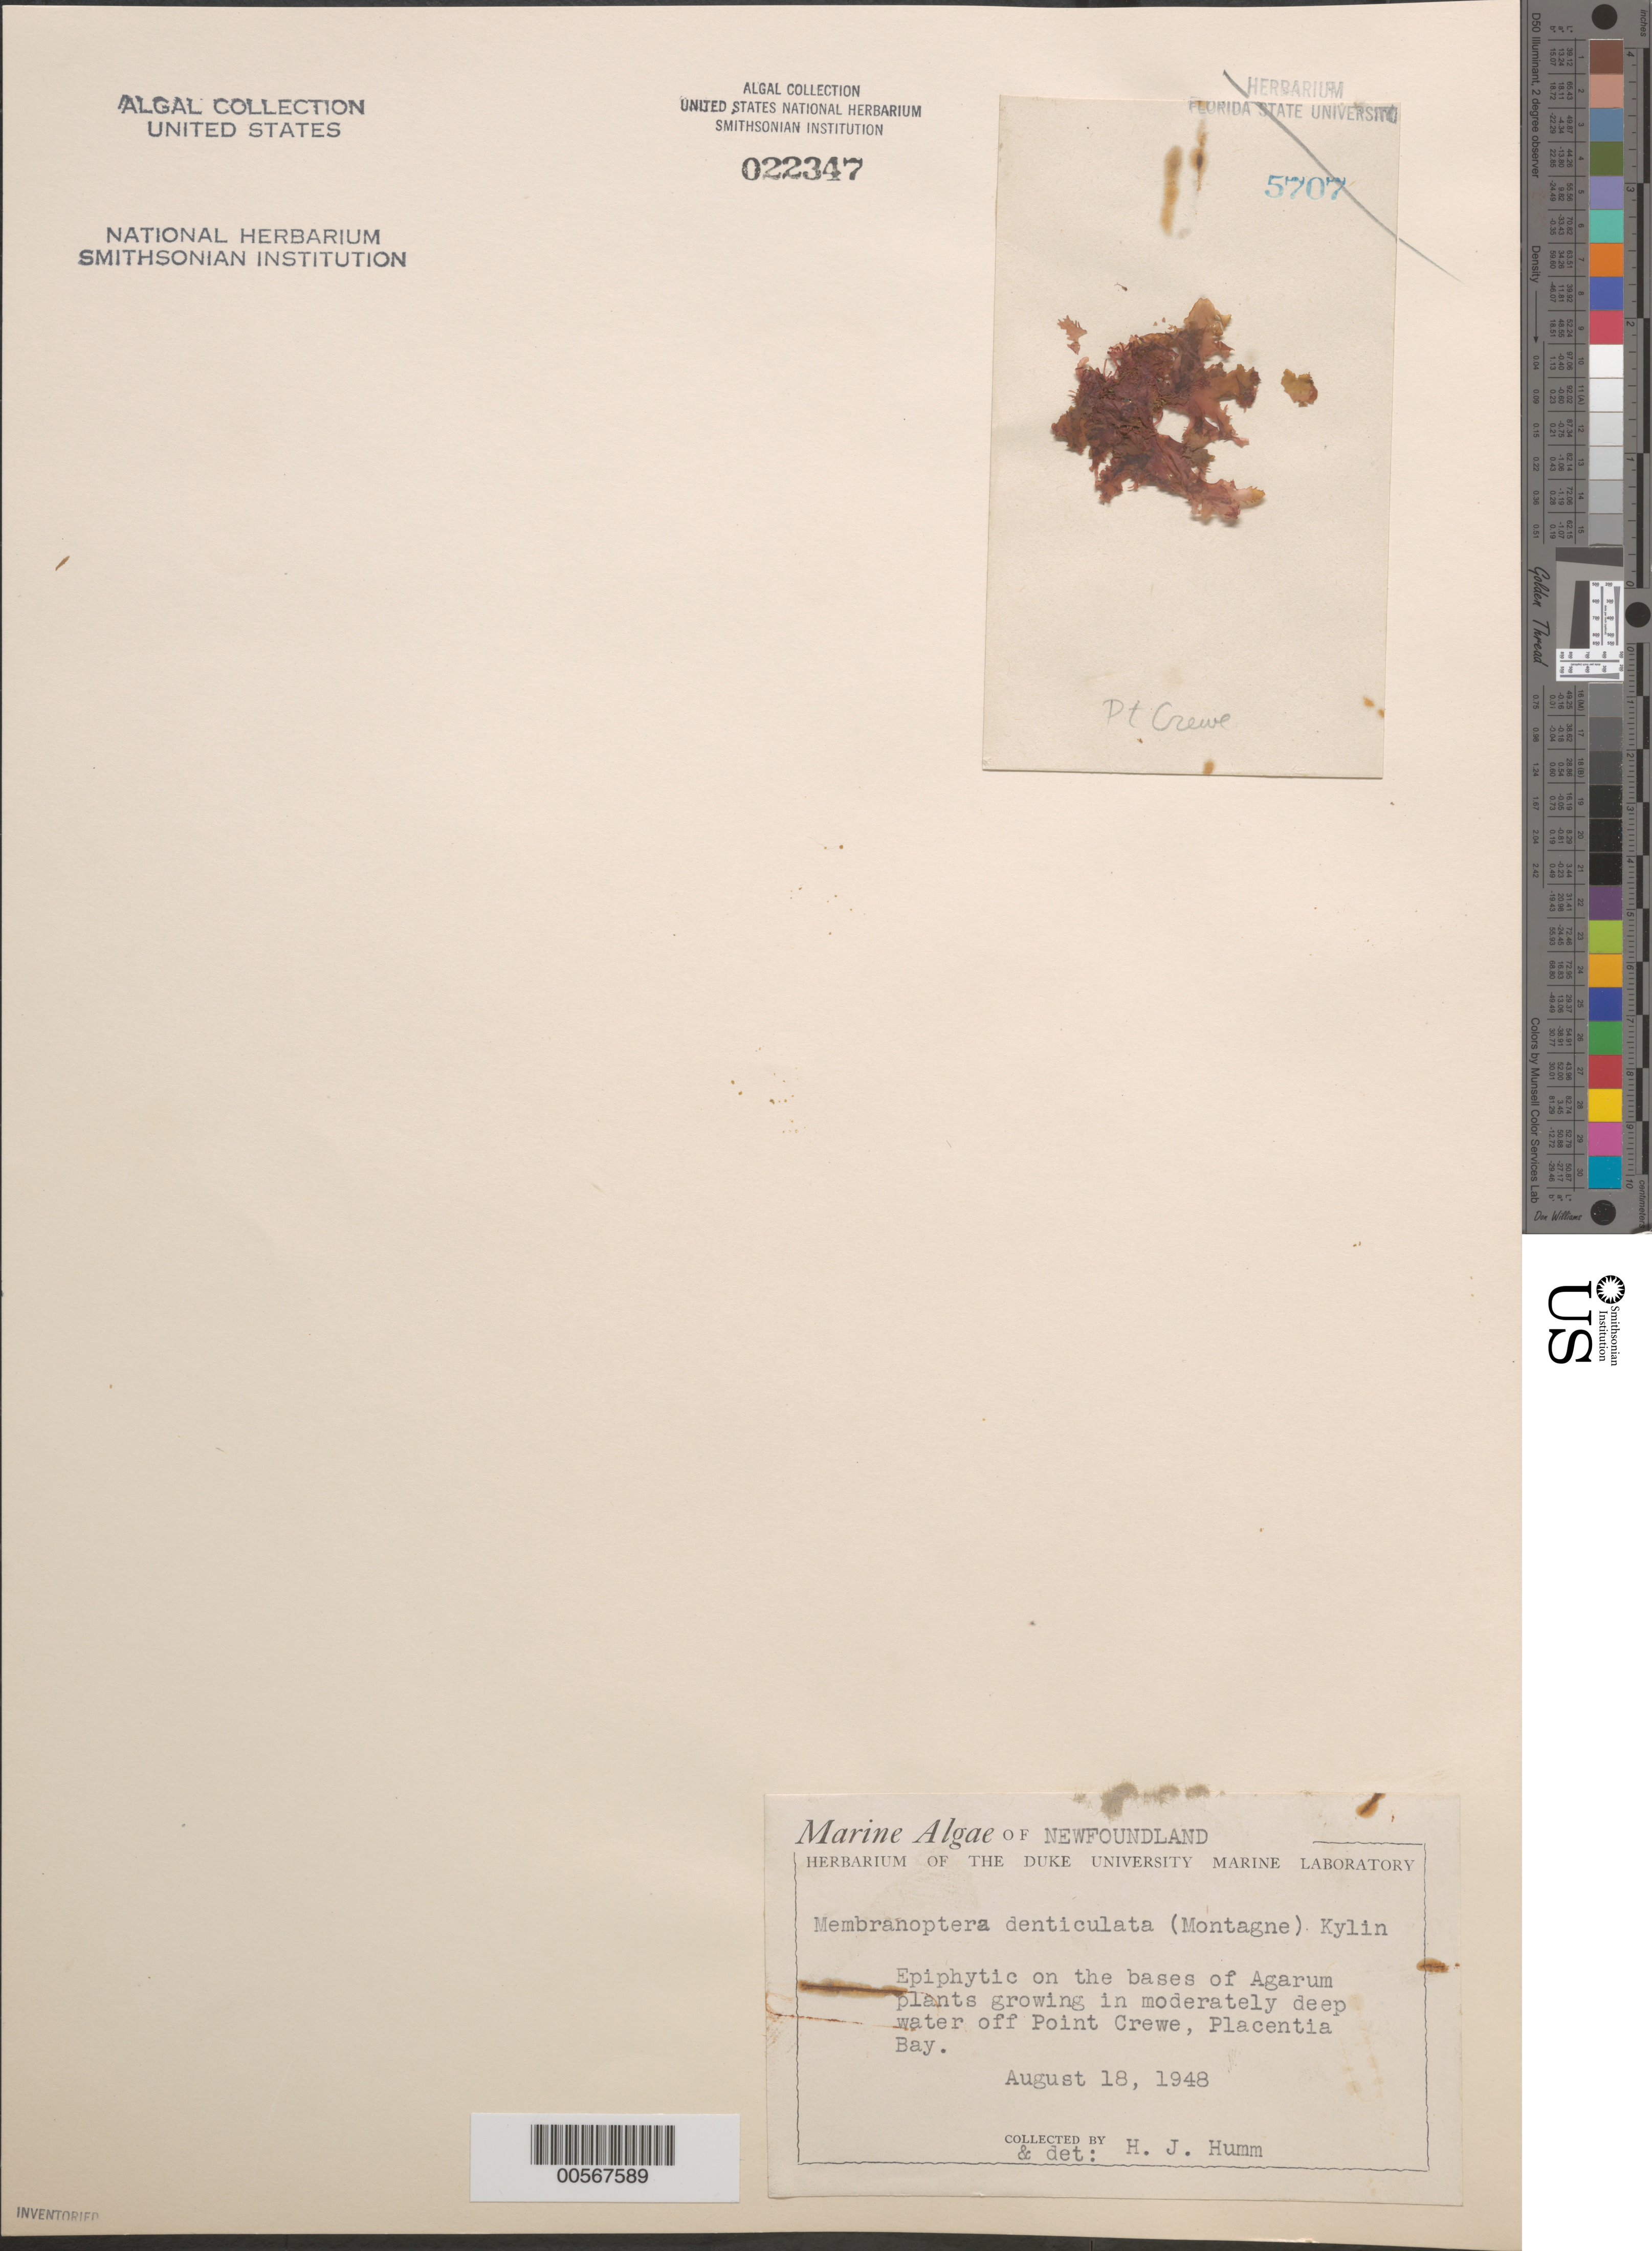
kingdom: Plantae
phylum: Rhodophyta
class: Florideophyceae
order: Ceramiales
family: Delesseriaceae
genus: Membranoptera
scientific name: Membranoptera spinulosa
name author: (Rupr.) Kuntze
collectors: H. J. Humm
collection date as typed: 18 Aug 1948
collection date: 1948-08-18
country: Canada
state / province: Newfoundland and Labrador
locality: Placentia Bay, off Point Crewe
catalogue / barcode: US 22347